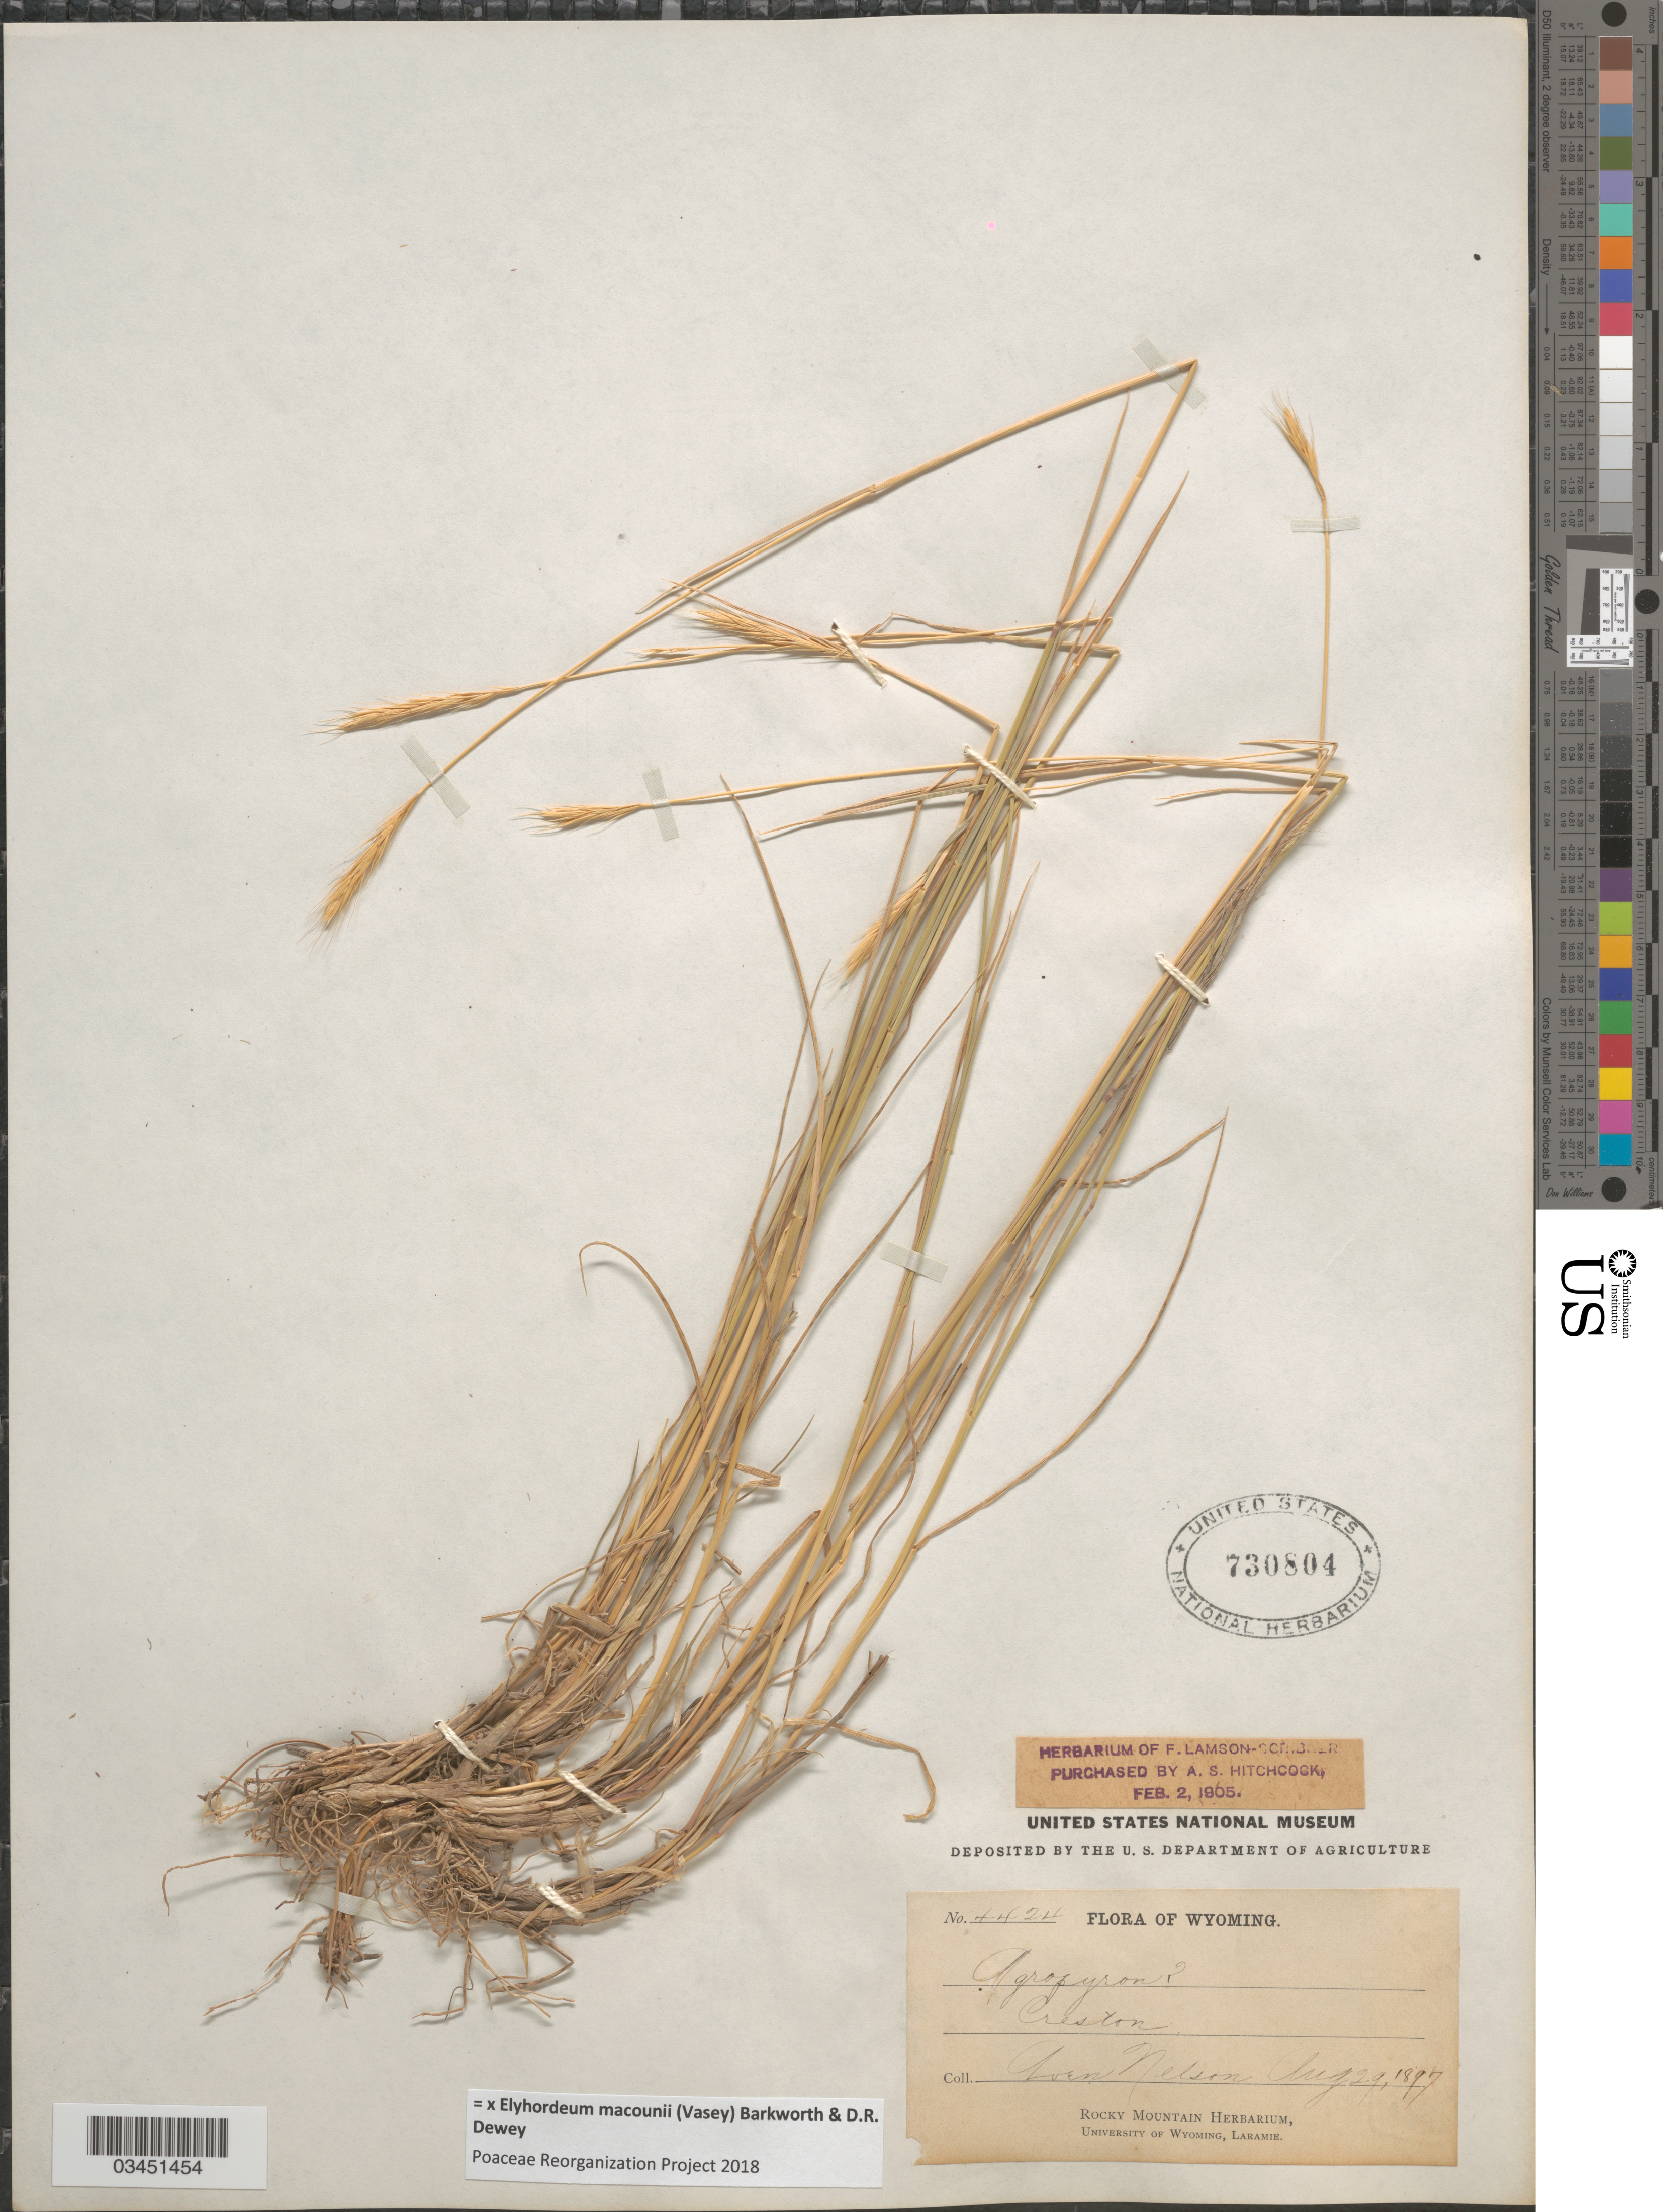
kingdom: Plantae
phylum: Tracheophyta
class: Liliopsida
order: Poales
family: Poaceae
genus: Elyhordeum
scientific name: x Elyhordeum macounii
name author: (Vasey) Barkworth & Dewey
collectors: A. Nelson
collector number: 4424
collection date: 1897-08-29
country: United States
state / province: Wyoming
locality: Creston.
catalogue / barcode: US 730804